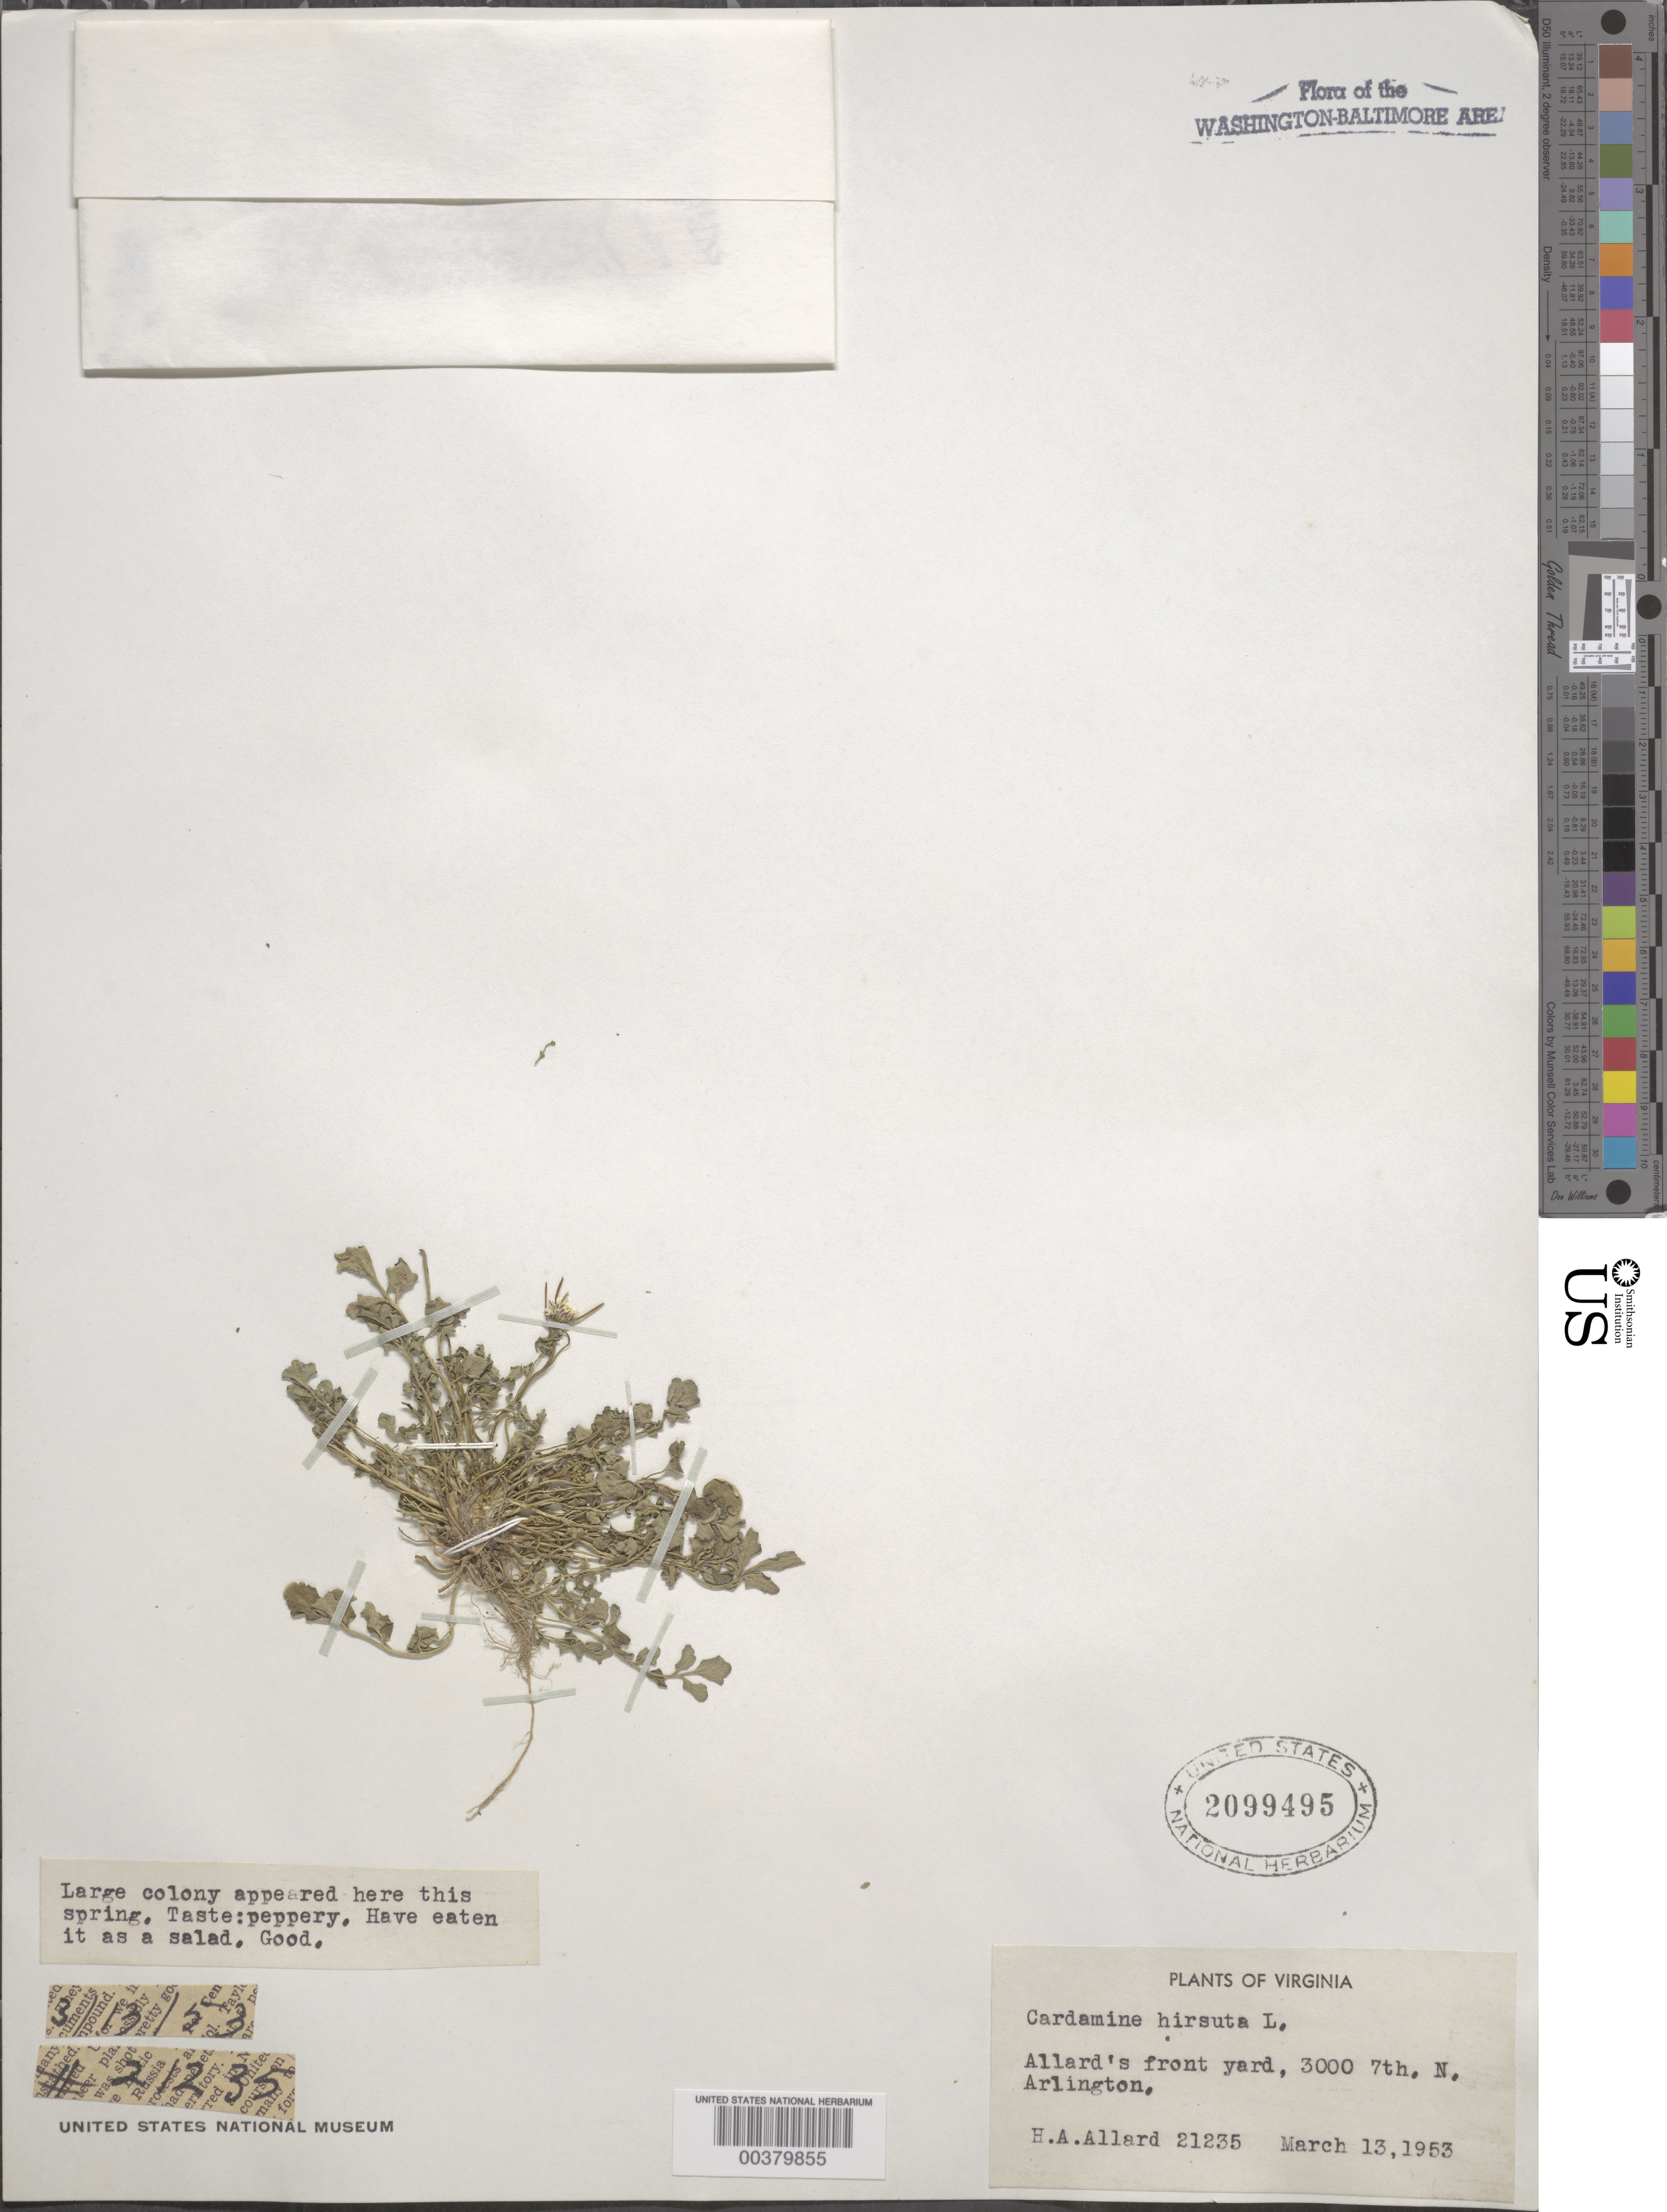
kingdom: Plantae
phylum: Tracheophyta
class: Magnoliopsida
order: Brassicales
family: Brassicaceae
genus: Cardamine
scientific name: Cardamine hirsuta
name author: L.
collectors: H. A. Allard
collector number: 21235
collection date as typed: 13 Mar 1953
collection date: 1953-03-13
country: United States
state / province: Virginia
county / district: Arlington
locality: Arlington, Allards Yard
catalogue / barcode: US 2099495